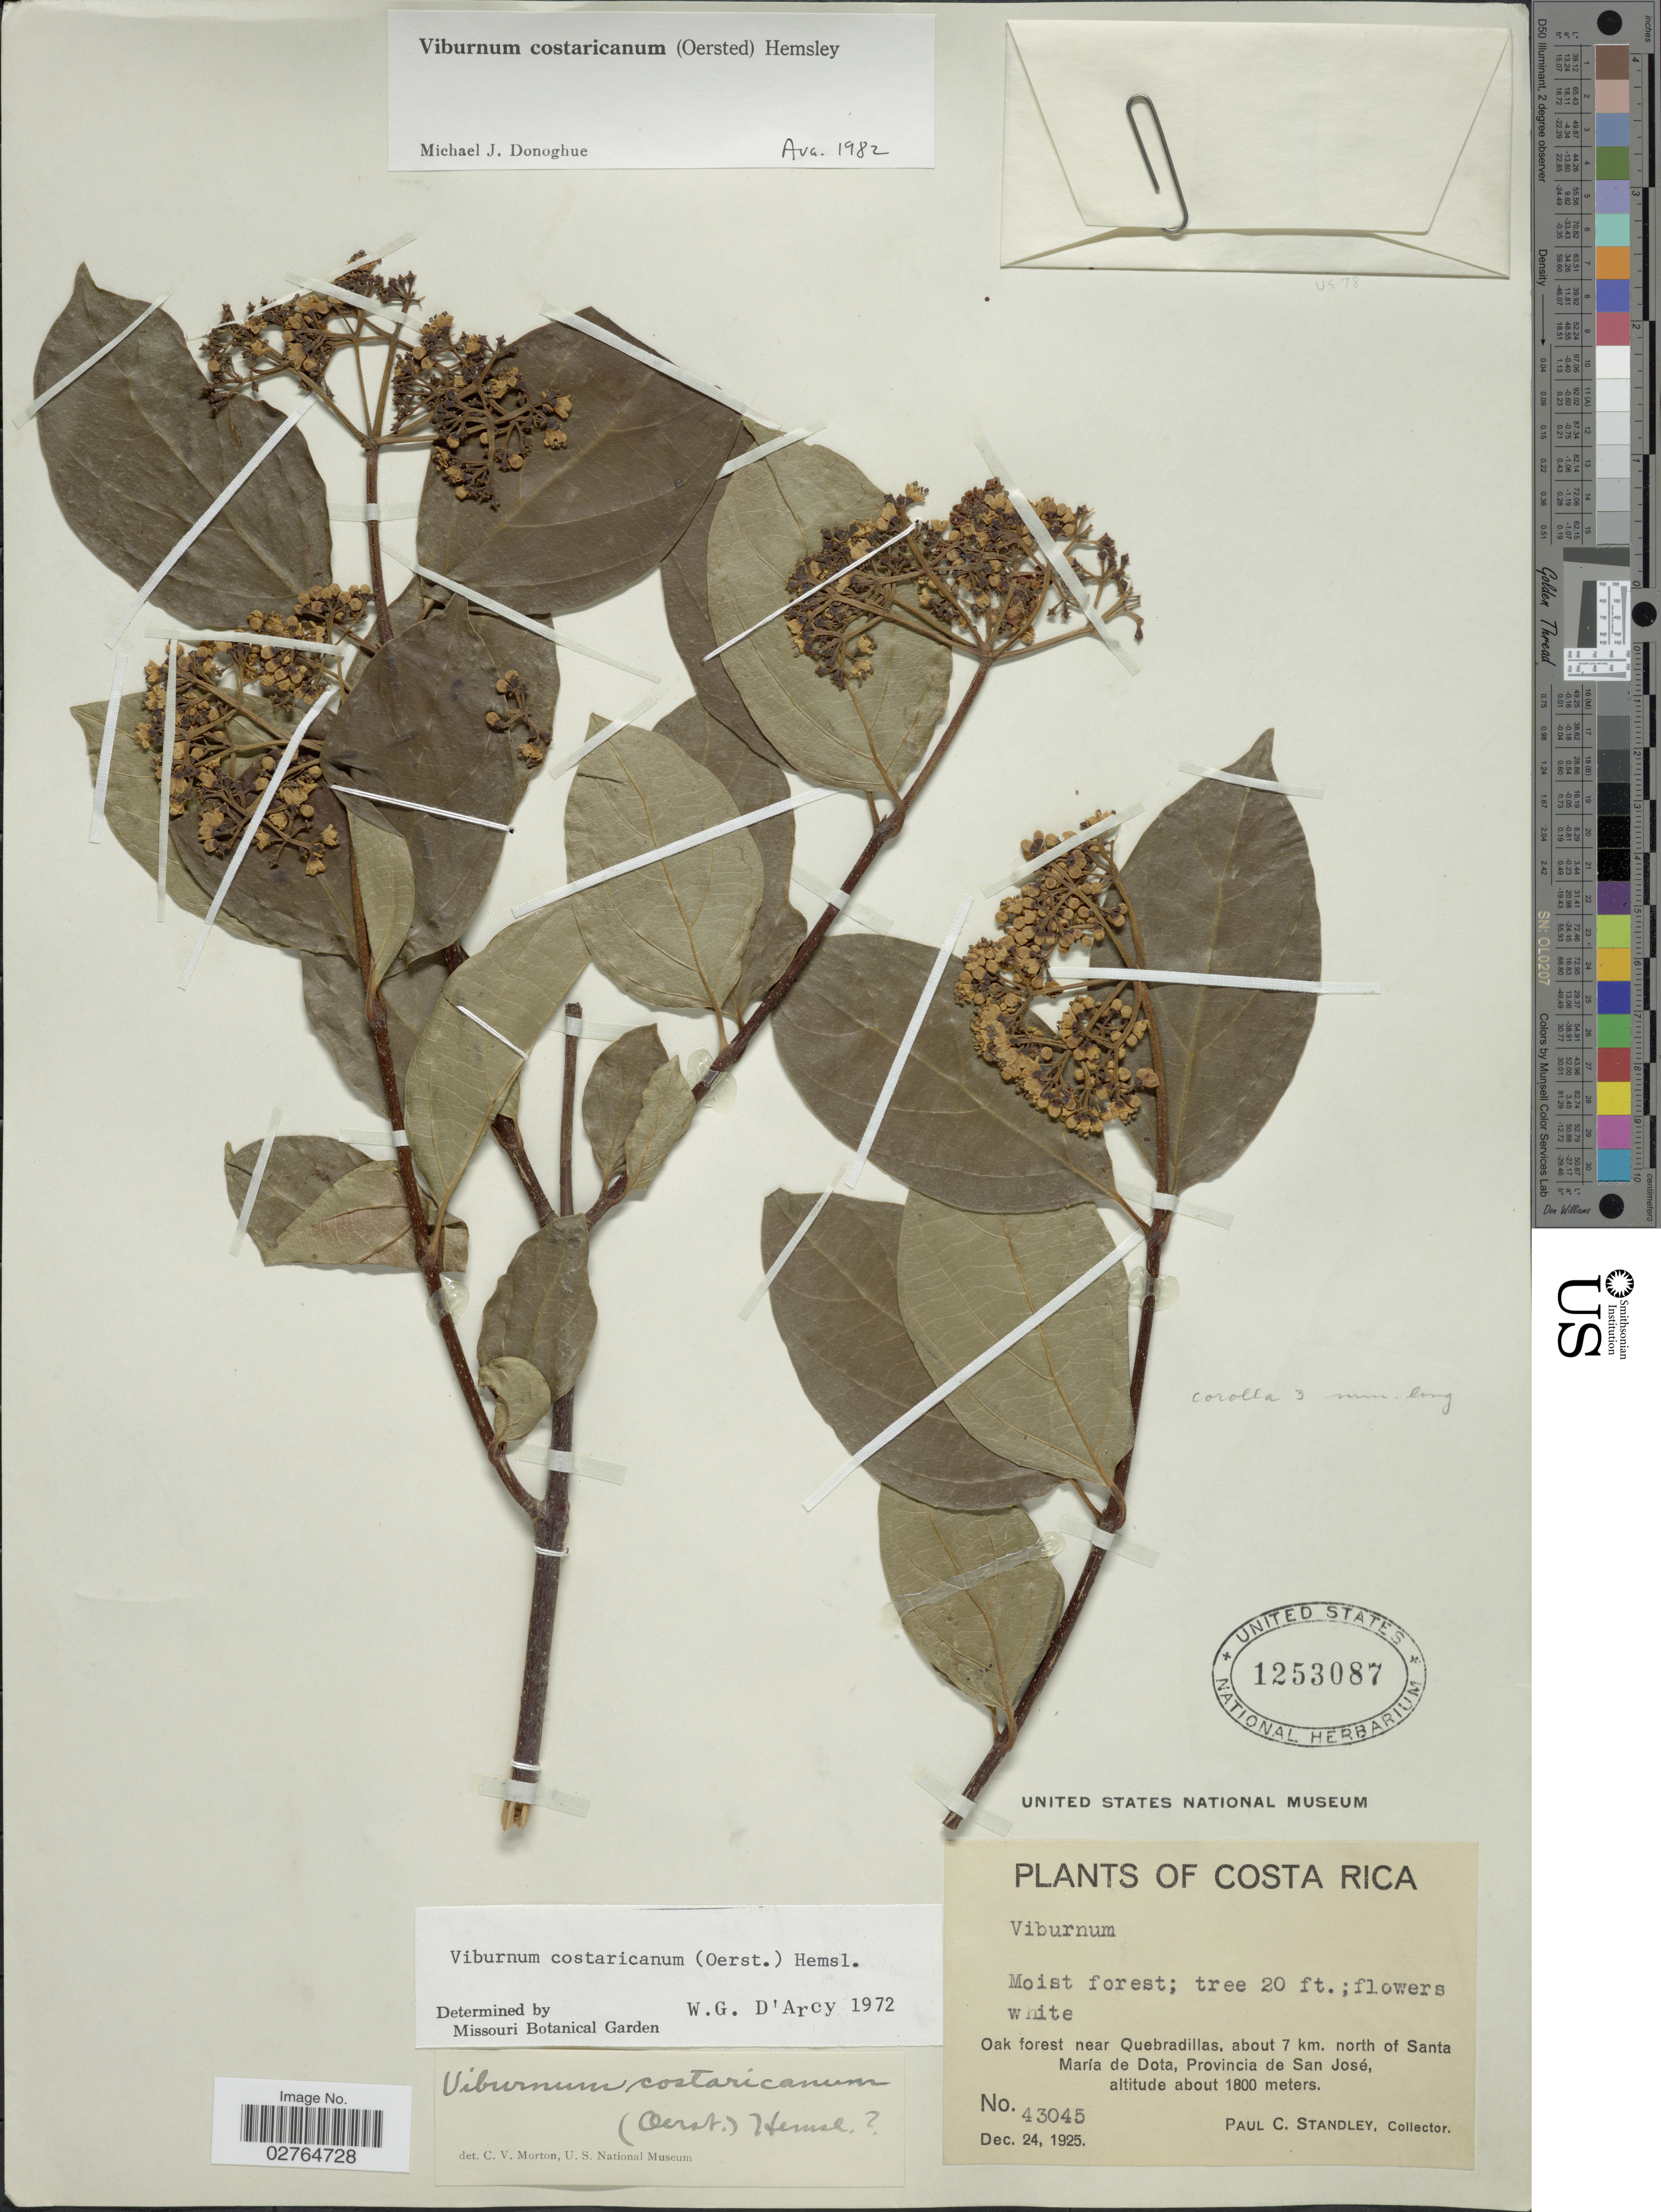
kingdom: Plantae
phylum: Tracheophyta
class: Magnoliopsida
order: Dipsacales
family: Viburnaceae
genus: Viburnum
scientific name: Viburnum costaricanum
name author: (Oerst.) Hemsl.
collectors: P. C. Standley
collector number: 43045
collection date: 1925-12-24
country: Costa Rica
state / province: San José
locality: Oak forest near Quebradillas, about 7 km. north of Santa María de Dota.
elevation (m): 1800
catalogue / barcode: US 1253087